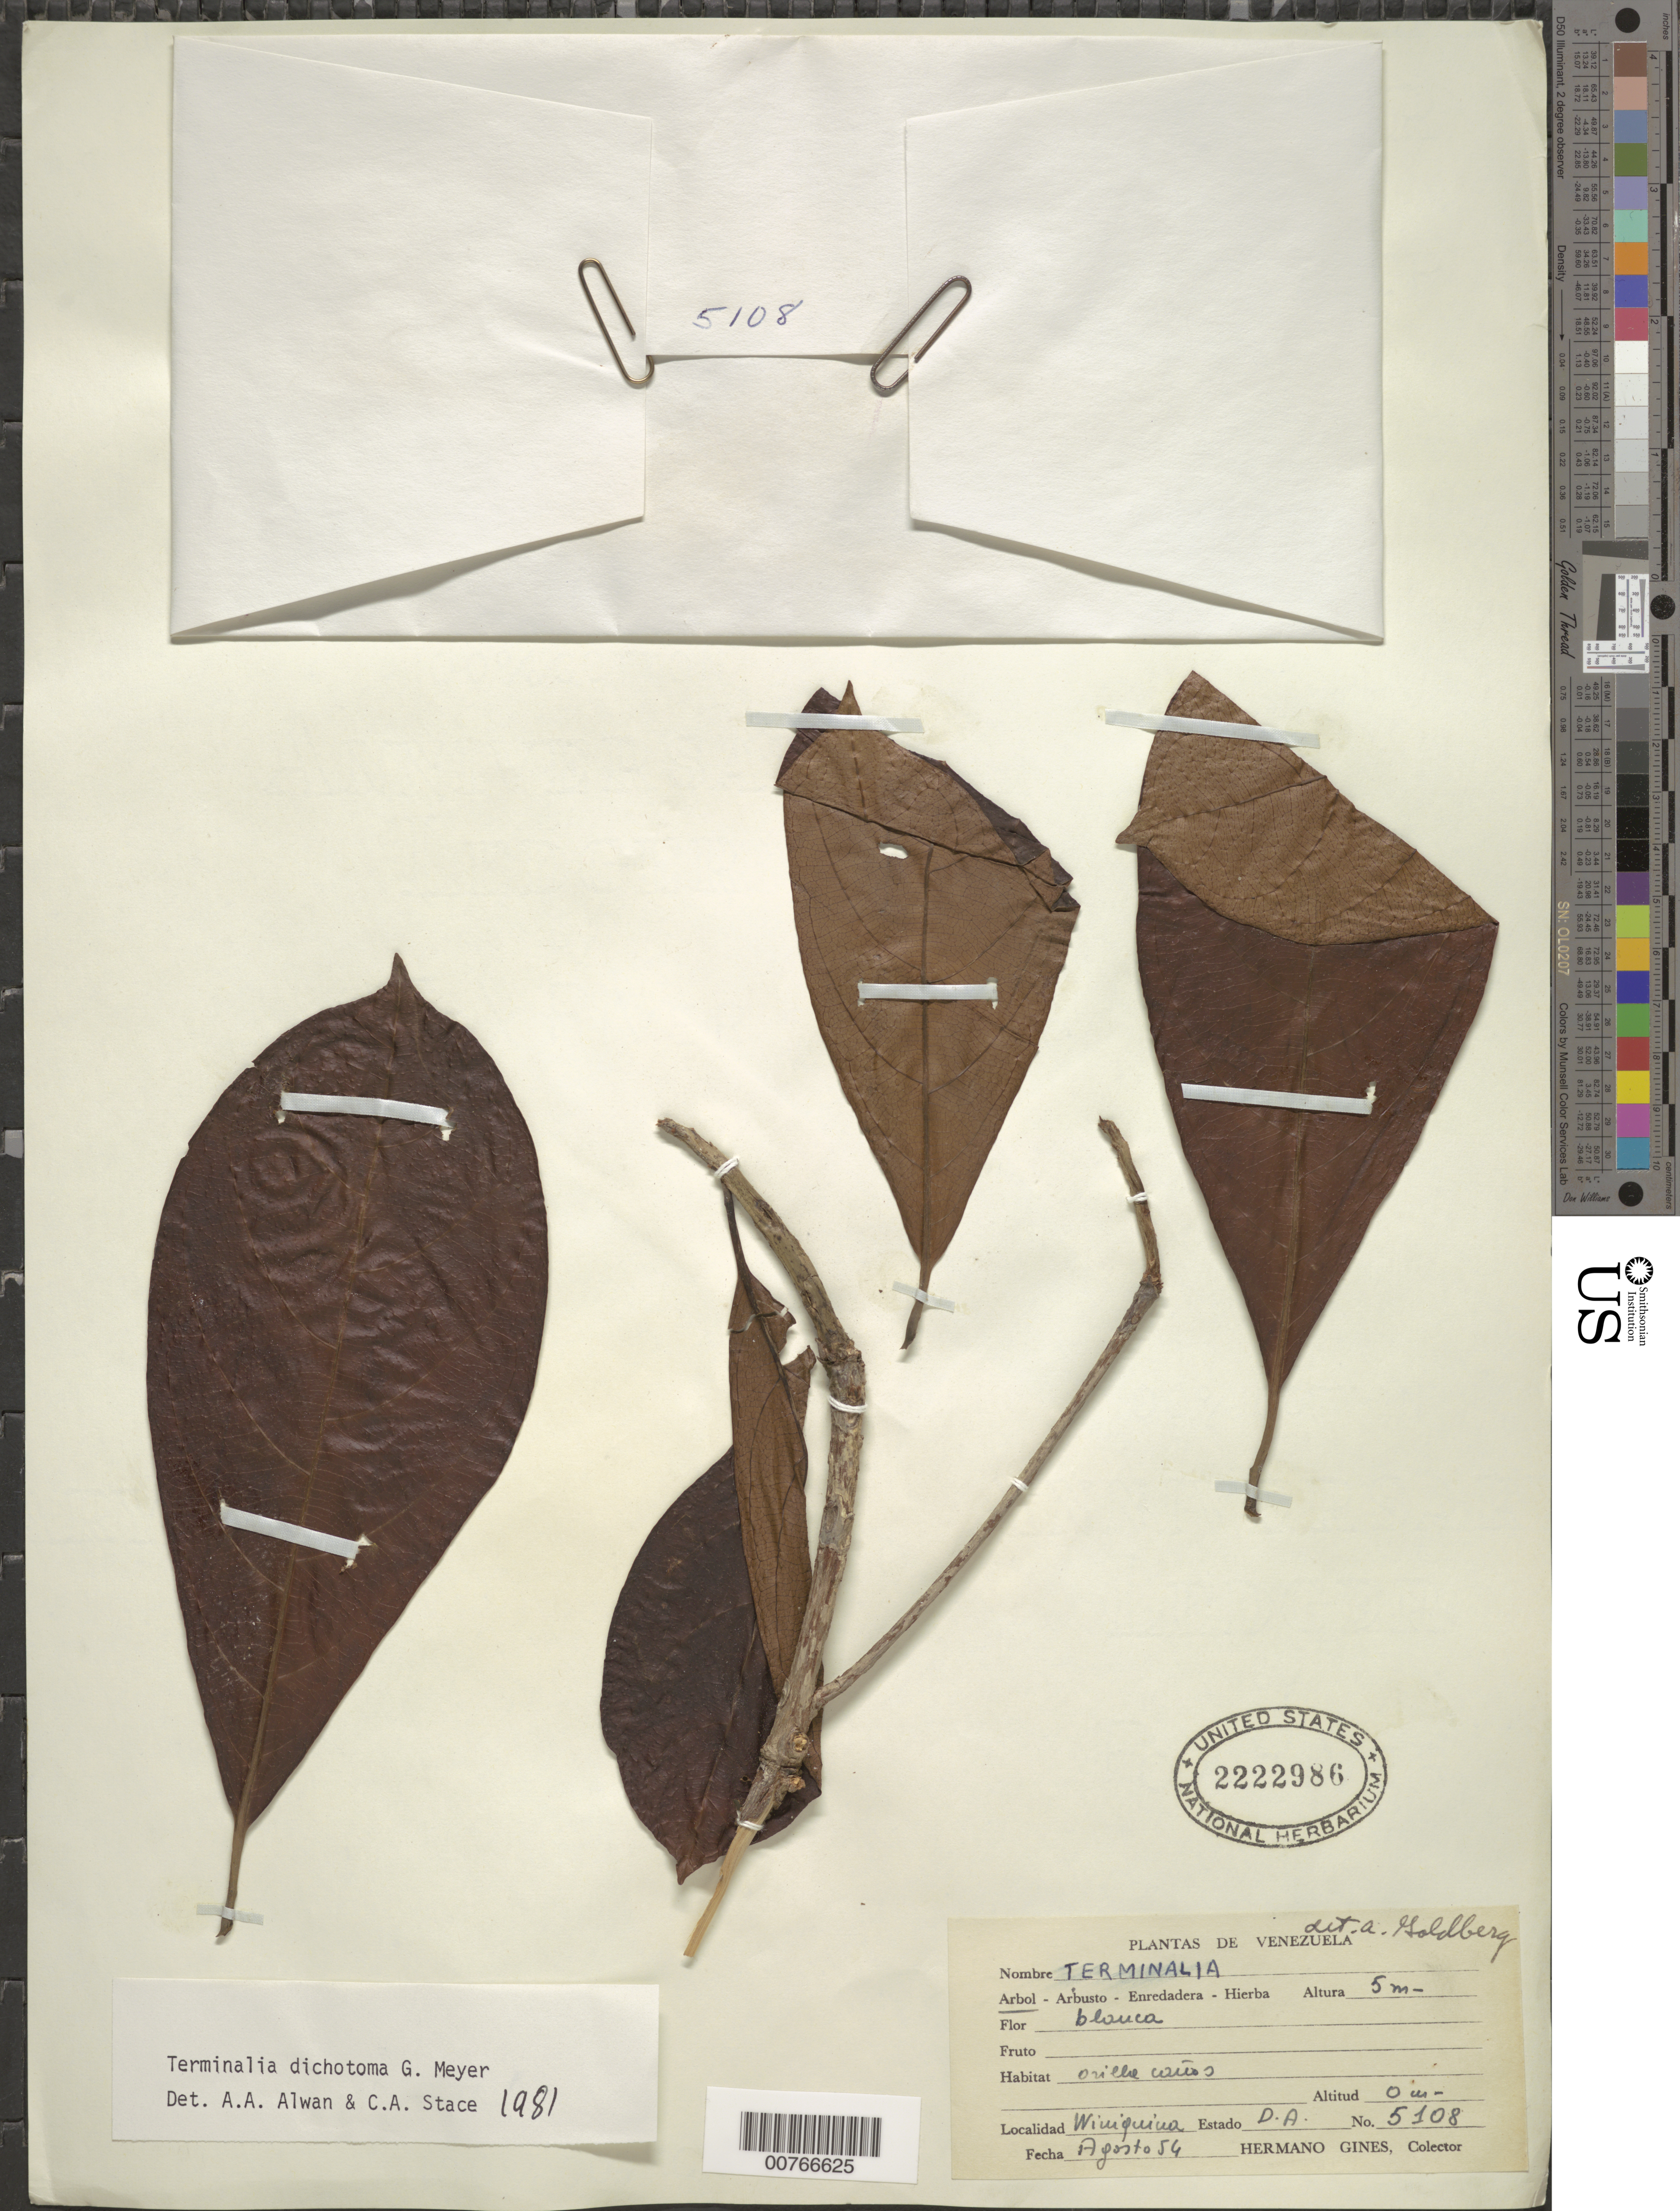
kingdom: Plantae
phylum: Tracheophyta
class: Magnoliopsida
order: Myrtales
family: Combretaceae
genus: Terminalia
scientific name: Terminalia dichotoma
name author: G. Mey.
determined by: Alwan, A. R.; Stace, C. A.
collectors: H. Gines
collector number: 5108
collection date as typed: Aug-54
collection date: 1954-08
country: Venezuela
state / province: Delta Amacuro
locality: C. Wiuiquina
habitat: Orilla caños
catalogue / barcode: US 2222986